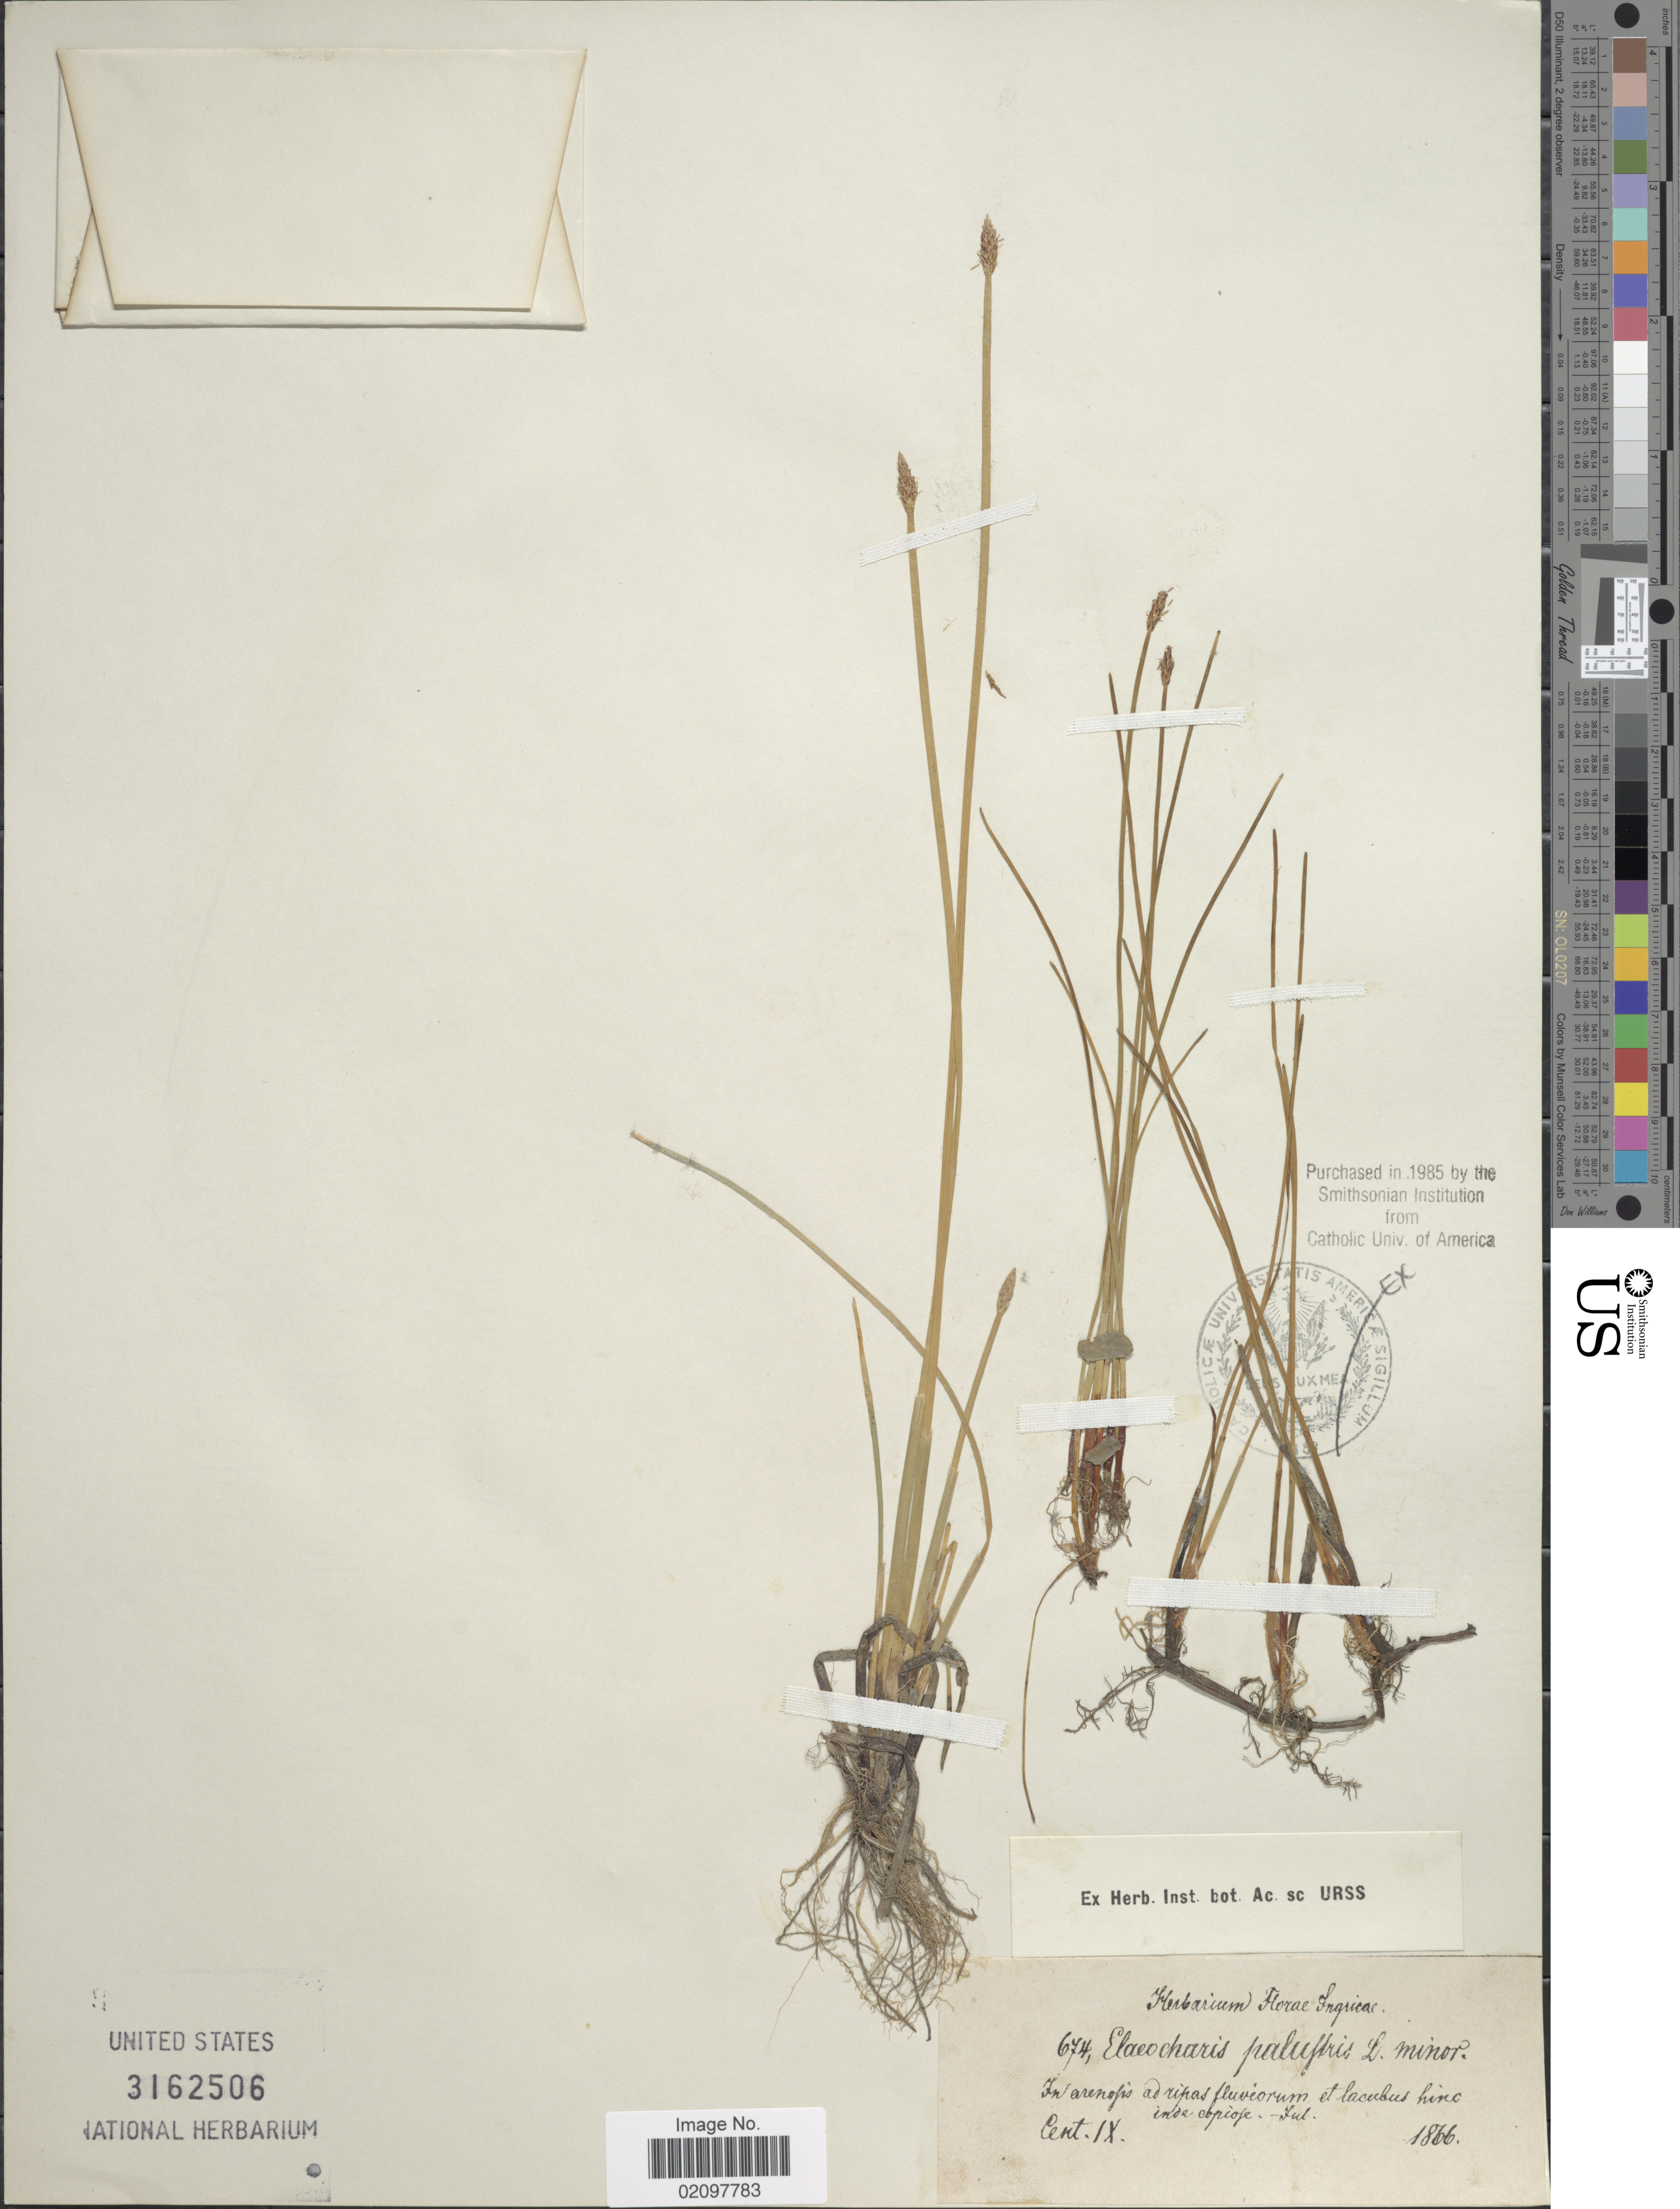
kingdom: Plantae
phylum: Tracheophyta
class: Liliopsida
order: Poales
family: Cyperaceae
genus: Eleocharis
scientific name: Eleocharis palustris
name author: (L.) Roem. & Schult.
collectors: Herbarium Florae Ingricae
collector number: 674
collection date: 1866-07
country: Russian Federation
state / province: Leningrad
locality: Ingricae. In arenosos ad ripas fluviorum et lacubus hiro inde abpriose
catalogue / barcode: US 3162506